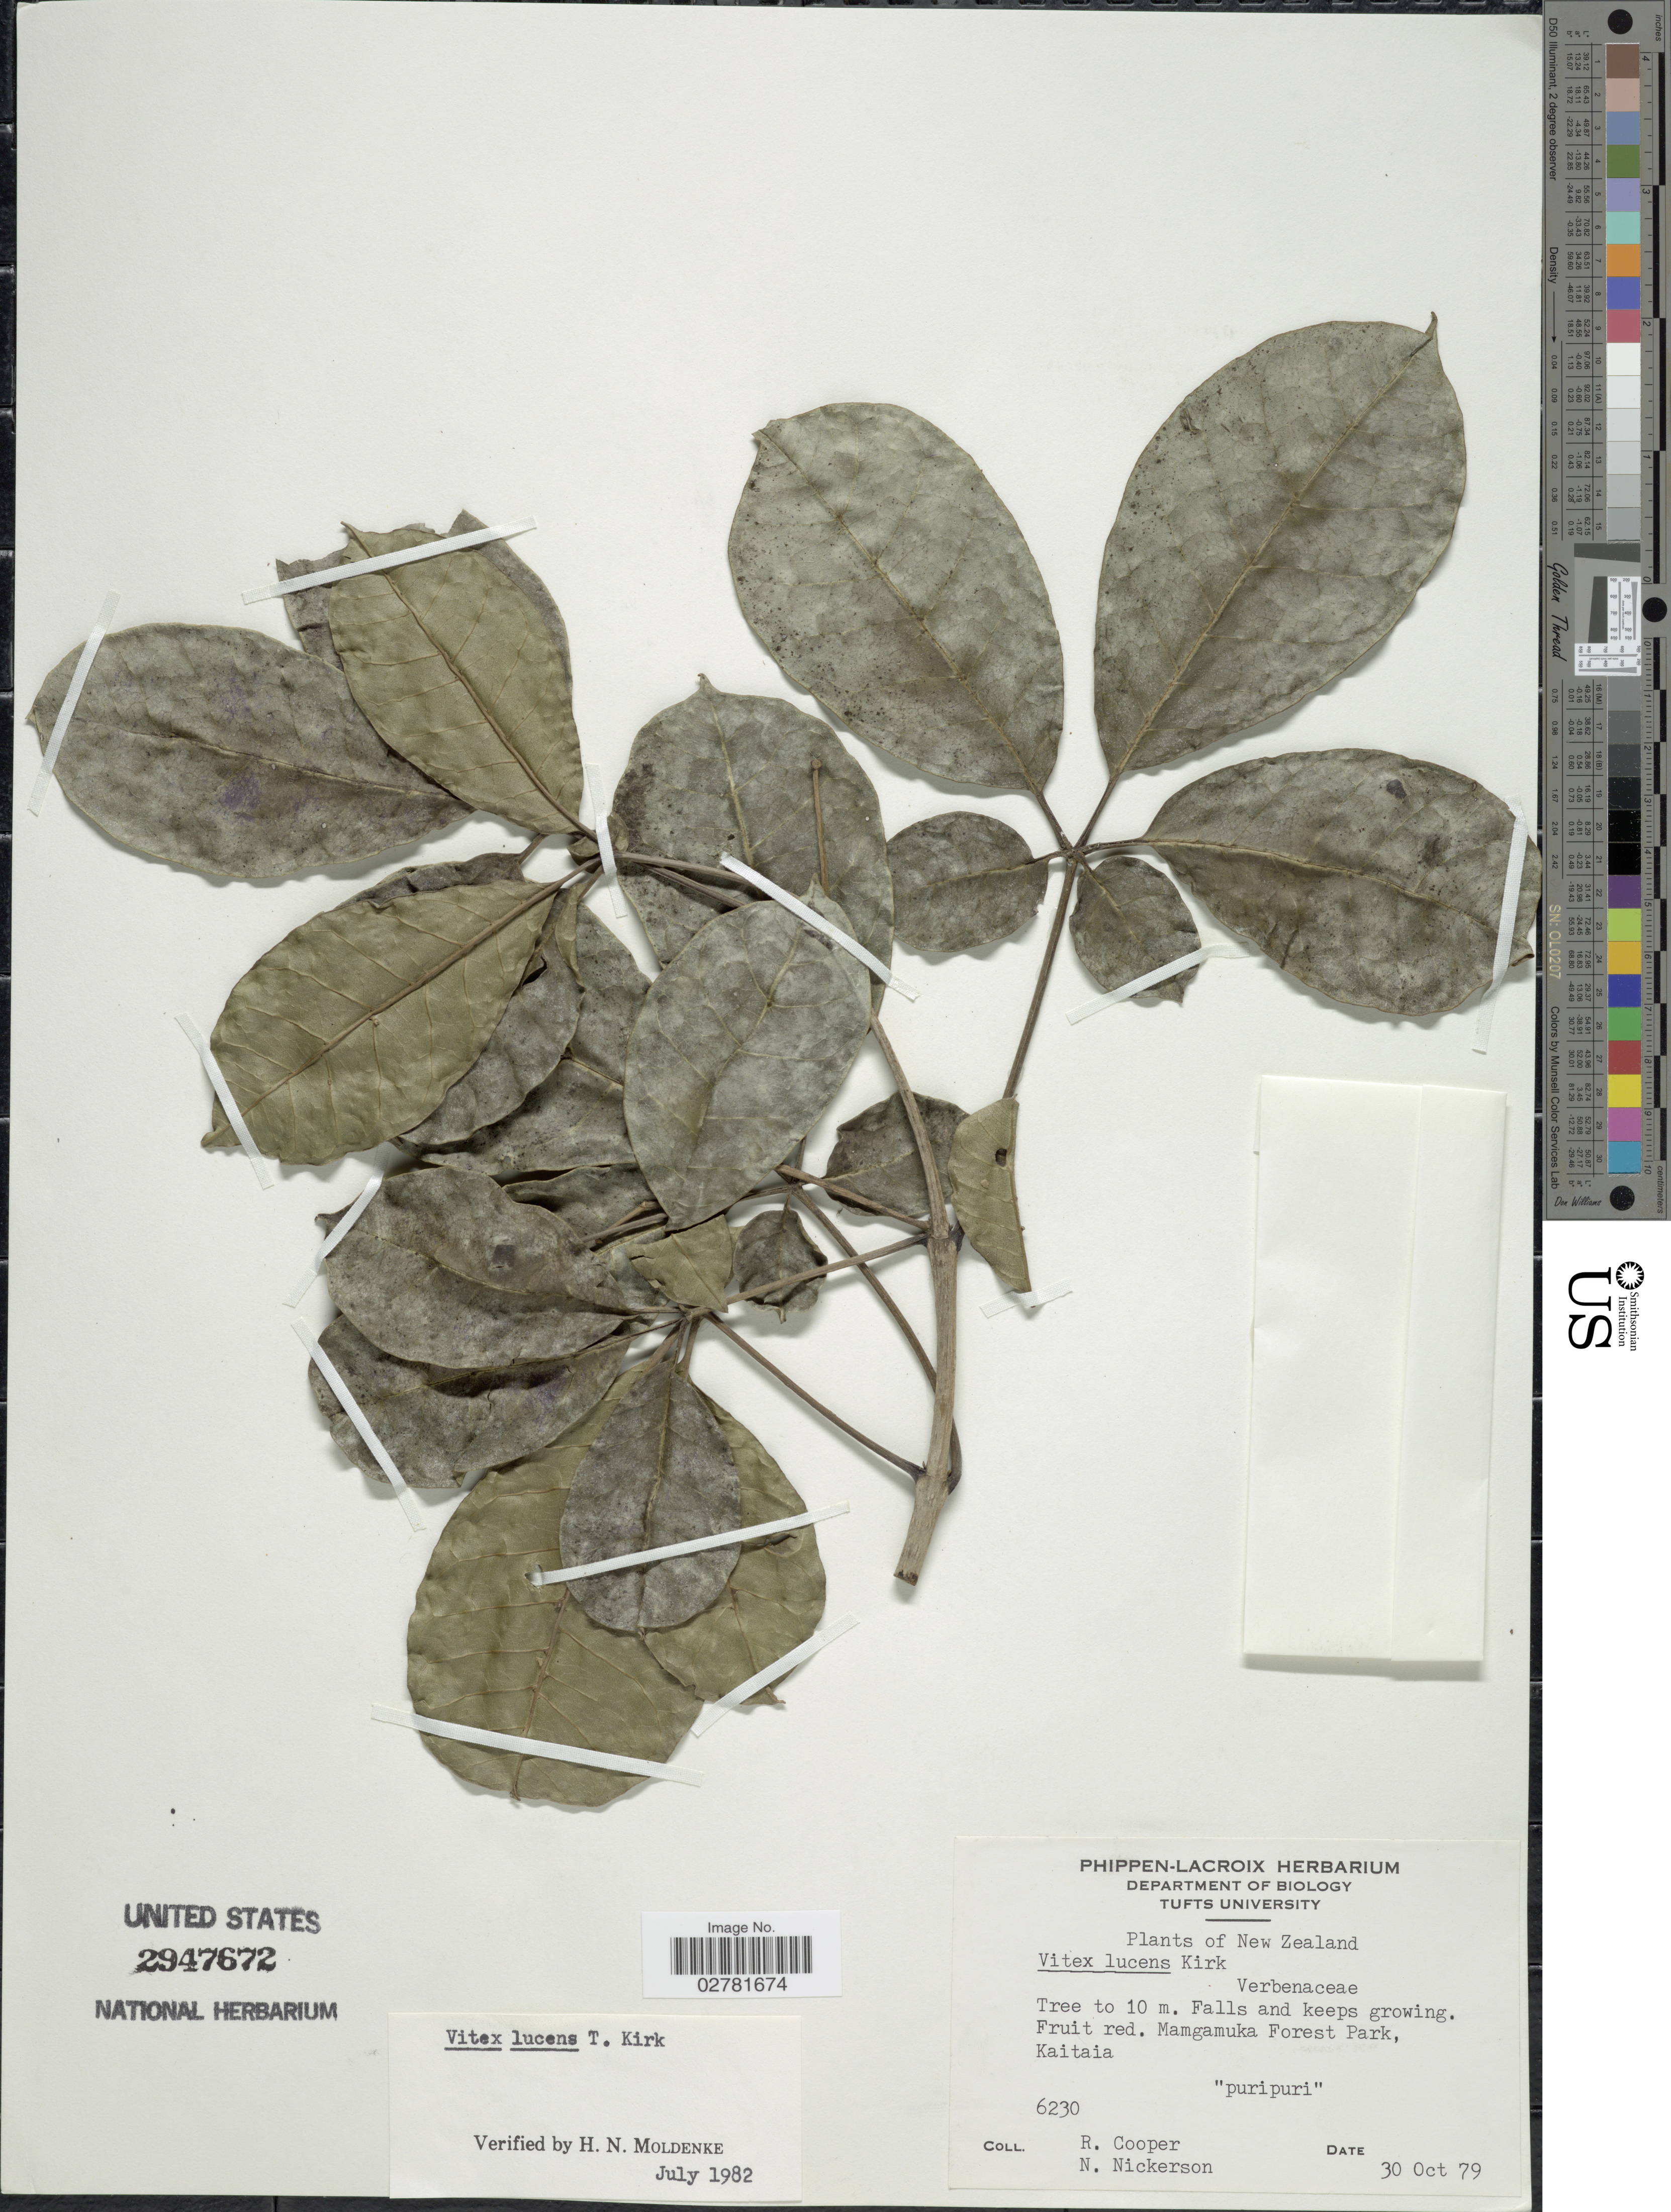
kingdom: Plantae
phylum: Tracheophyta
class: Magnoliopsida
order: Lamiales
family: Lamiaceae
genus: Vitex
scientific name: Vitex lucens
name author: Kirk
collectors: R. Cooper & N. Nickerson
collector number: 6230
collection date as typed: Transcribed d/m/y: 30/10/79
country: New Zealand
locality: Mamgamuka Forest Park, Kaitaia.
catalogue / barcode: US 2947672